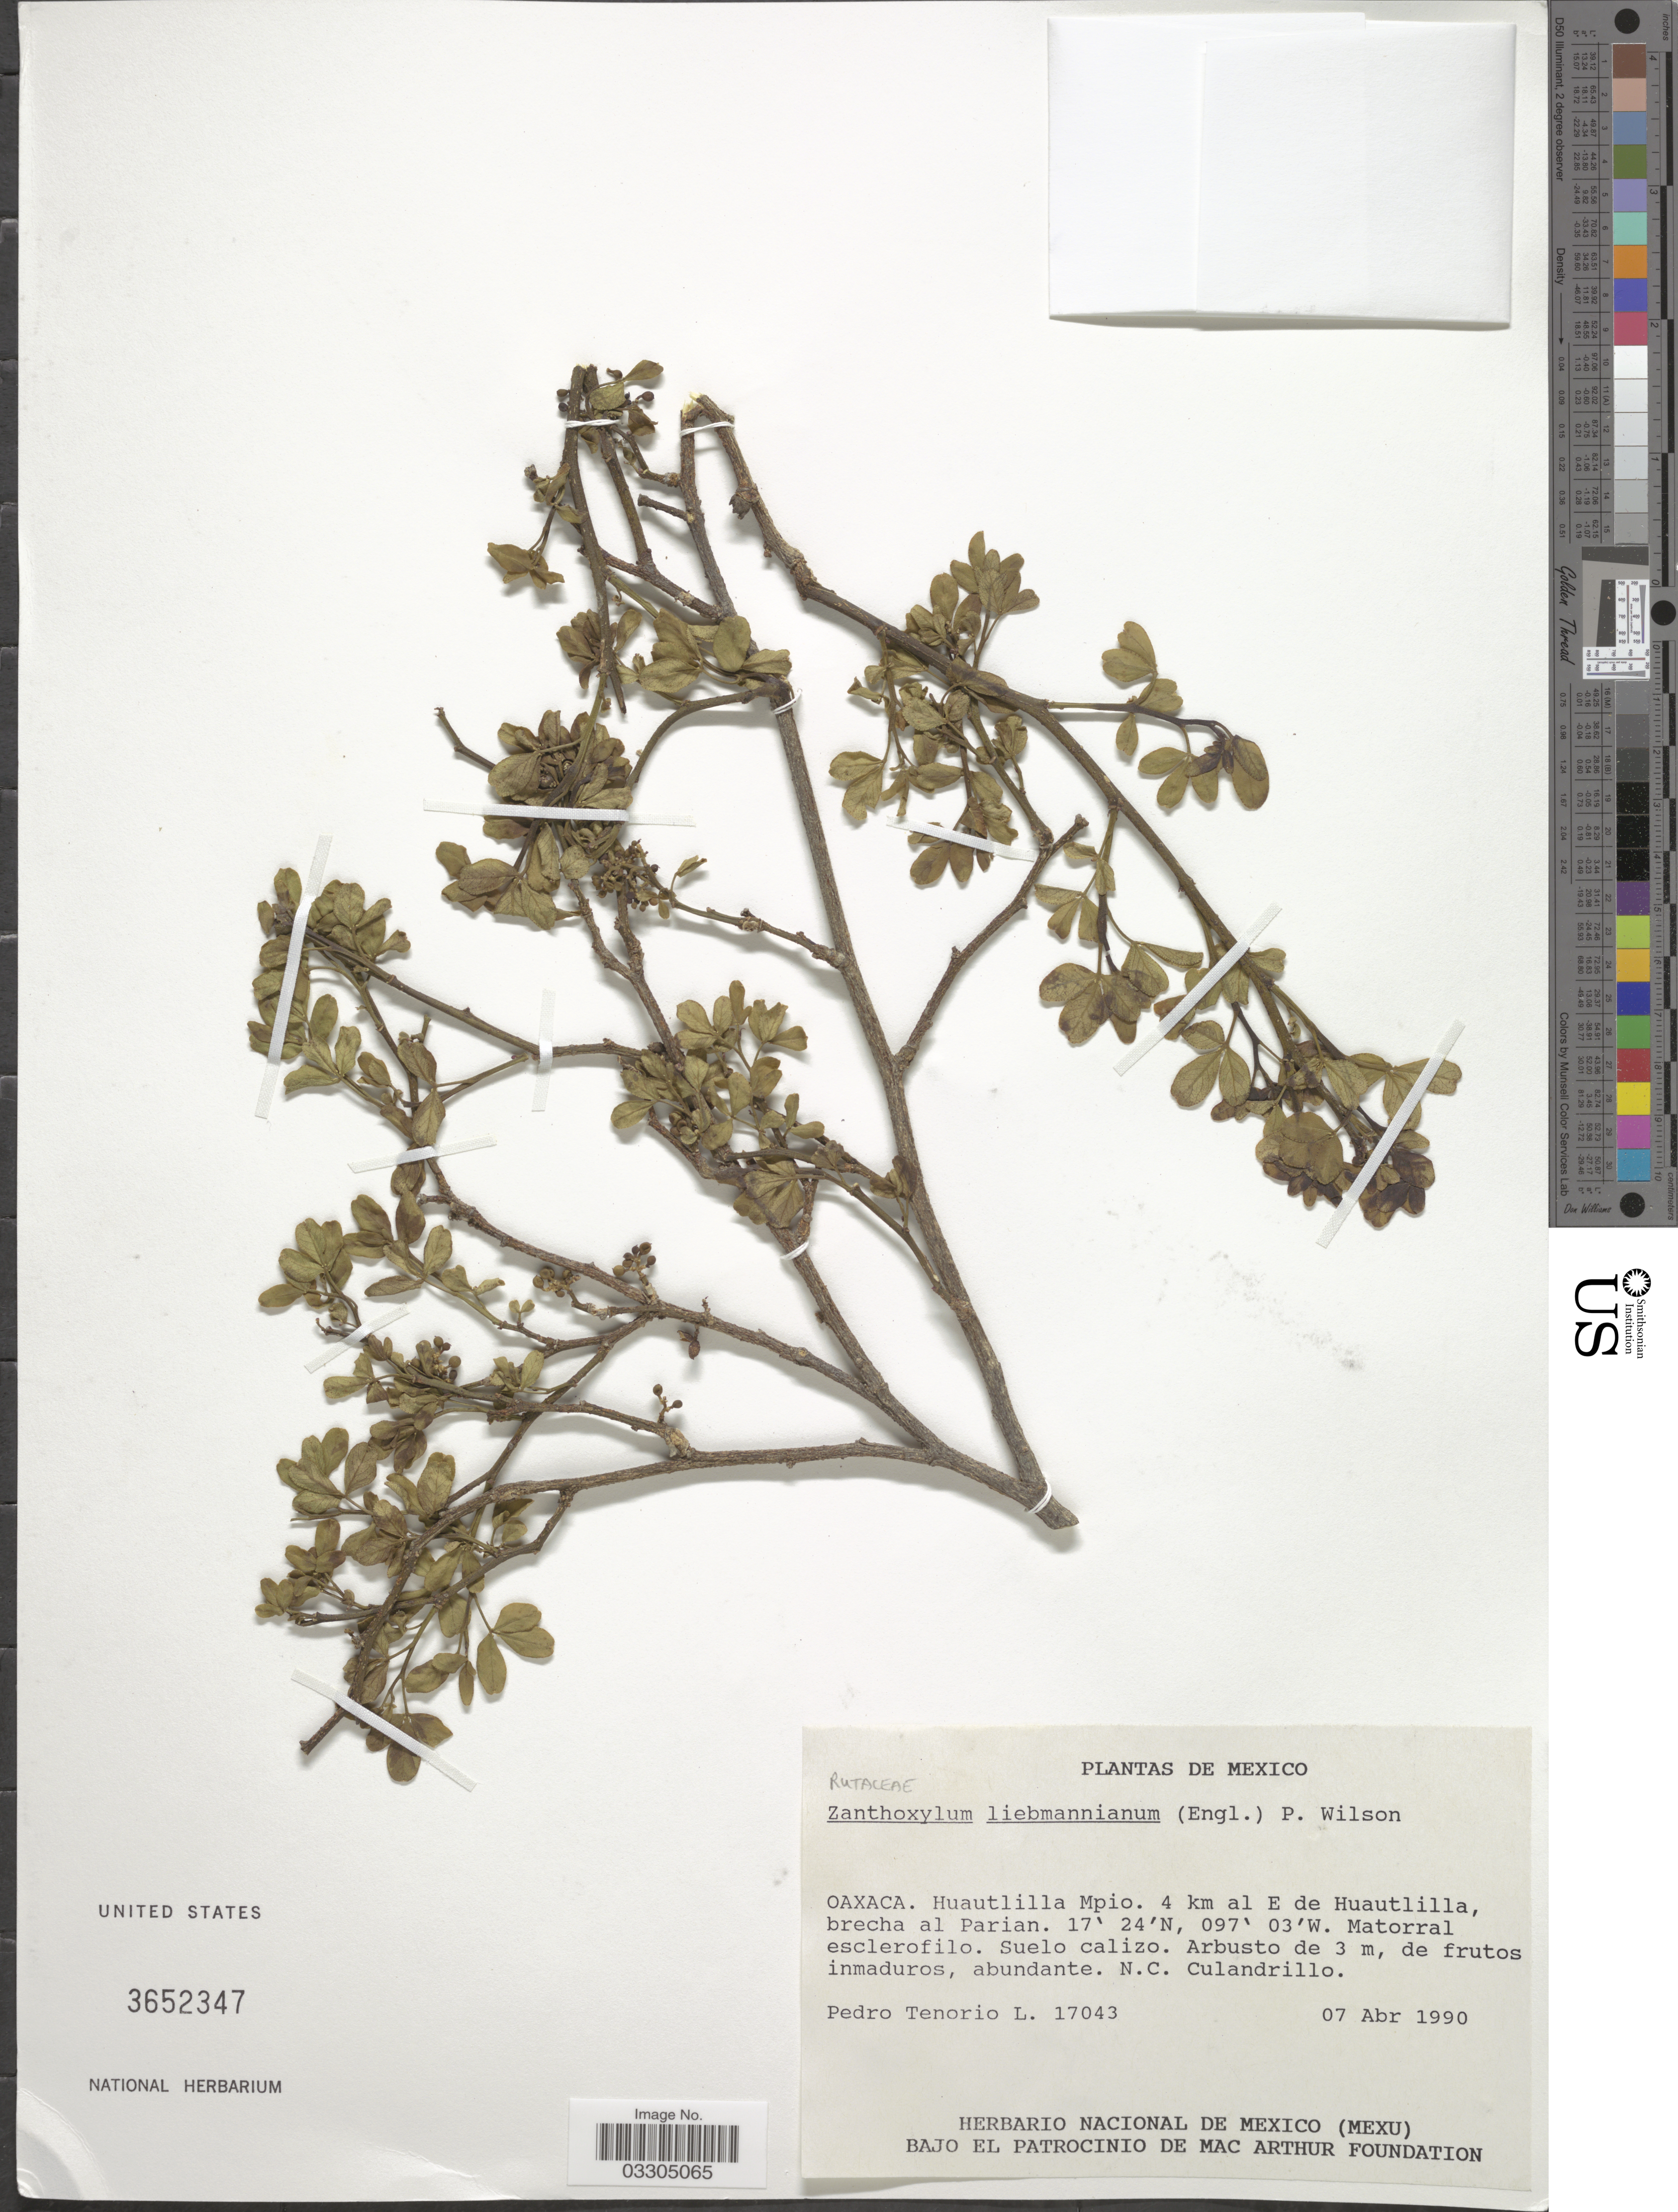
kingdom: Plantae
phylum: Tracheophyta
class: Magnoliopsida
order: Sapindales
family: Rutaceae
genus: Zanthoxylum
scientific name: Zanthoxylum liebmannianum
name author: (Engl.) P. Wilson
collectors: P. Tenorio L.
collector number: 17043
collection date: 1990-04-07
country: Mexico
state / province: Oaxaca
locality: Huautlilla Mpio. 4 km al E de Huautlilla, brecha al Parian.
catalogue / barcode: US 3652347